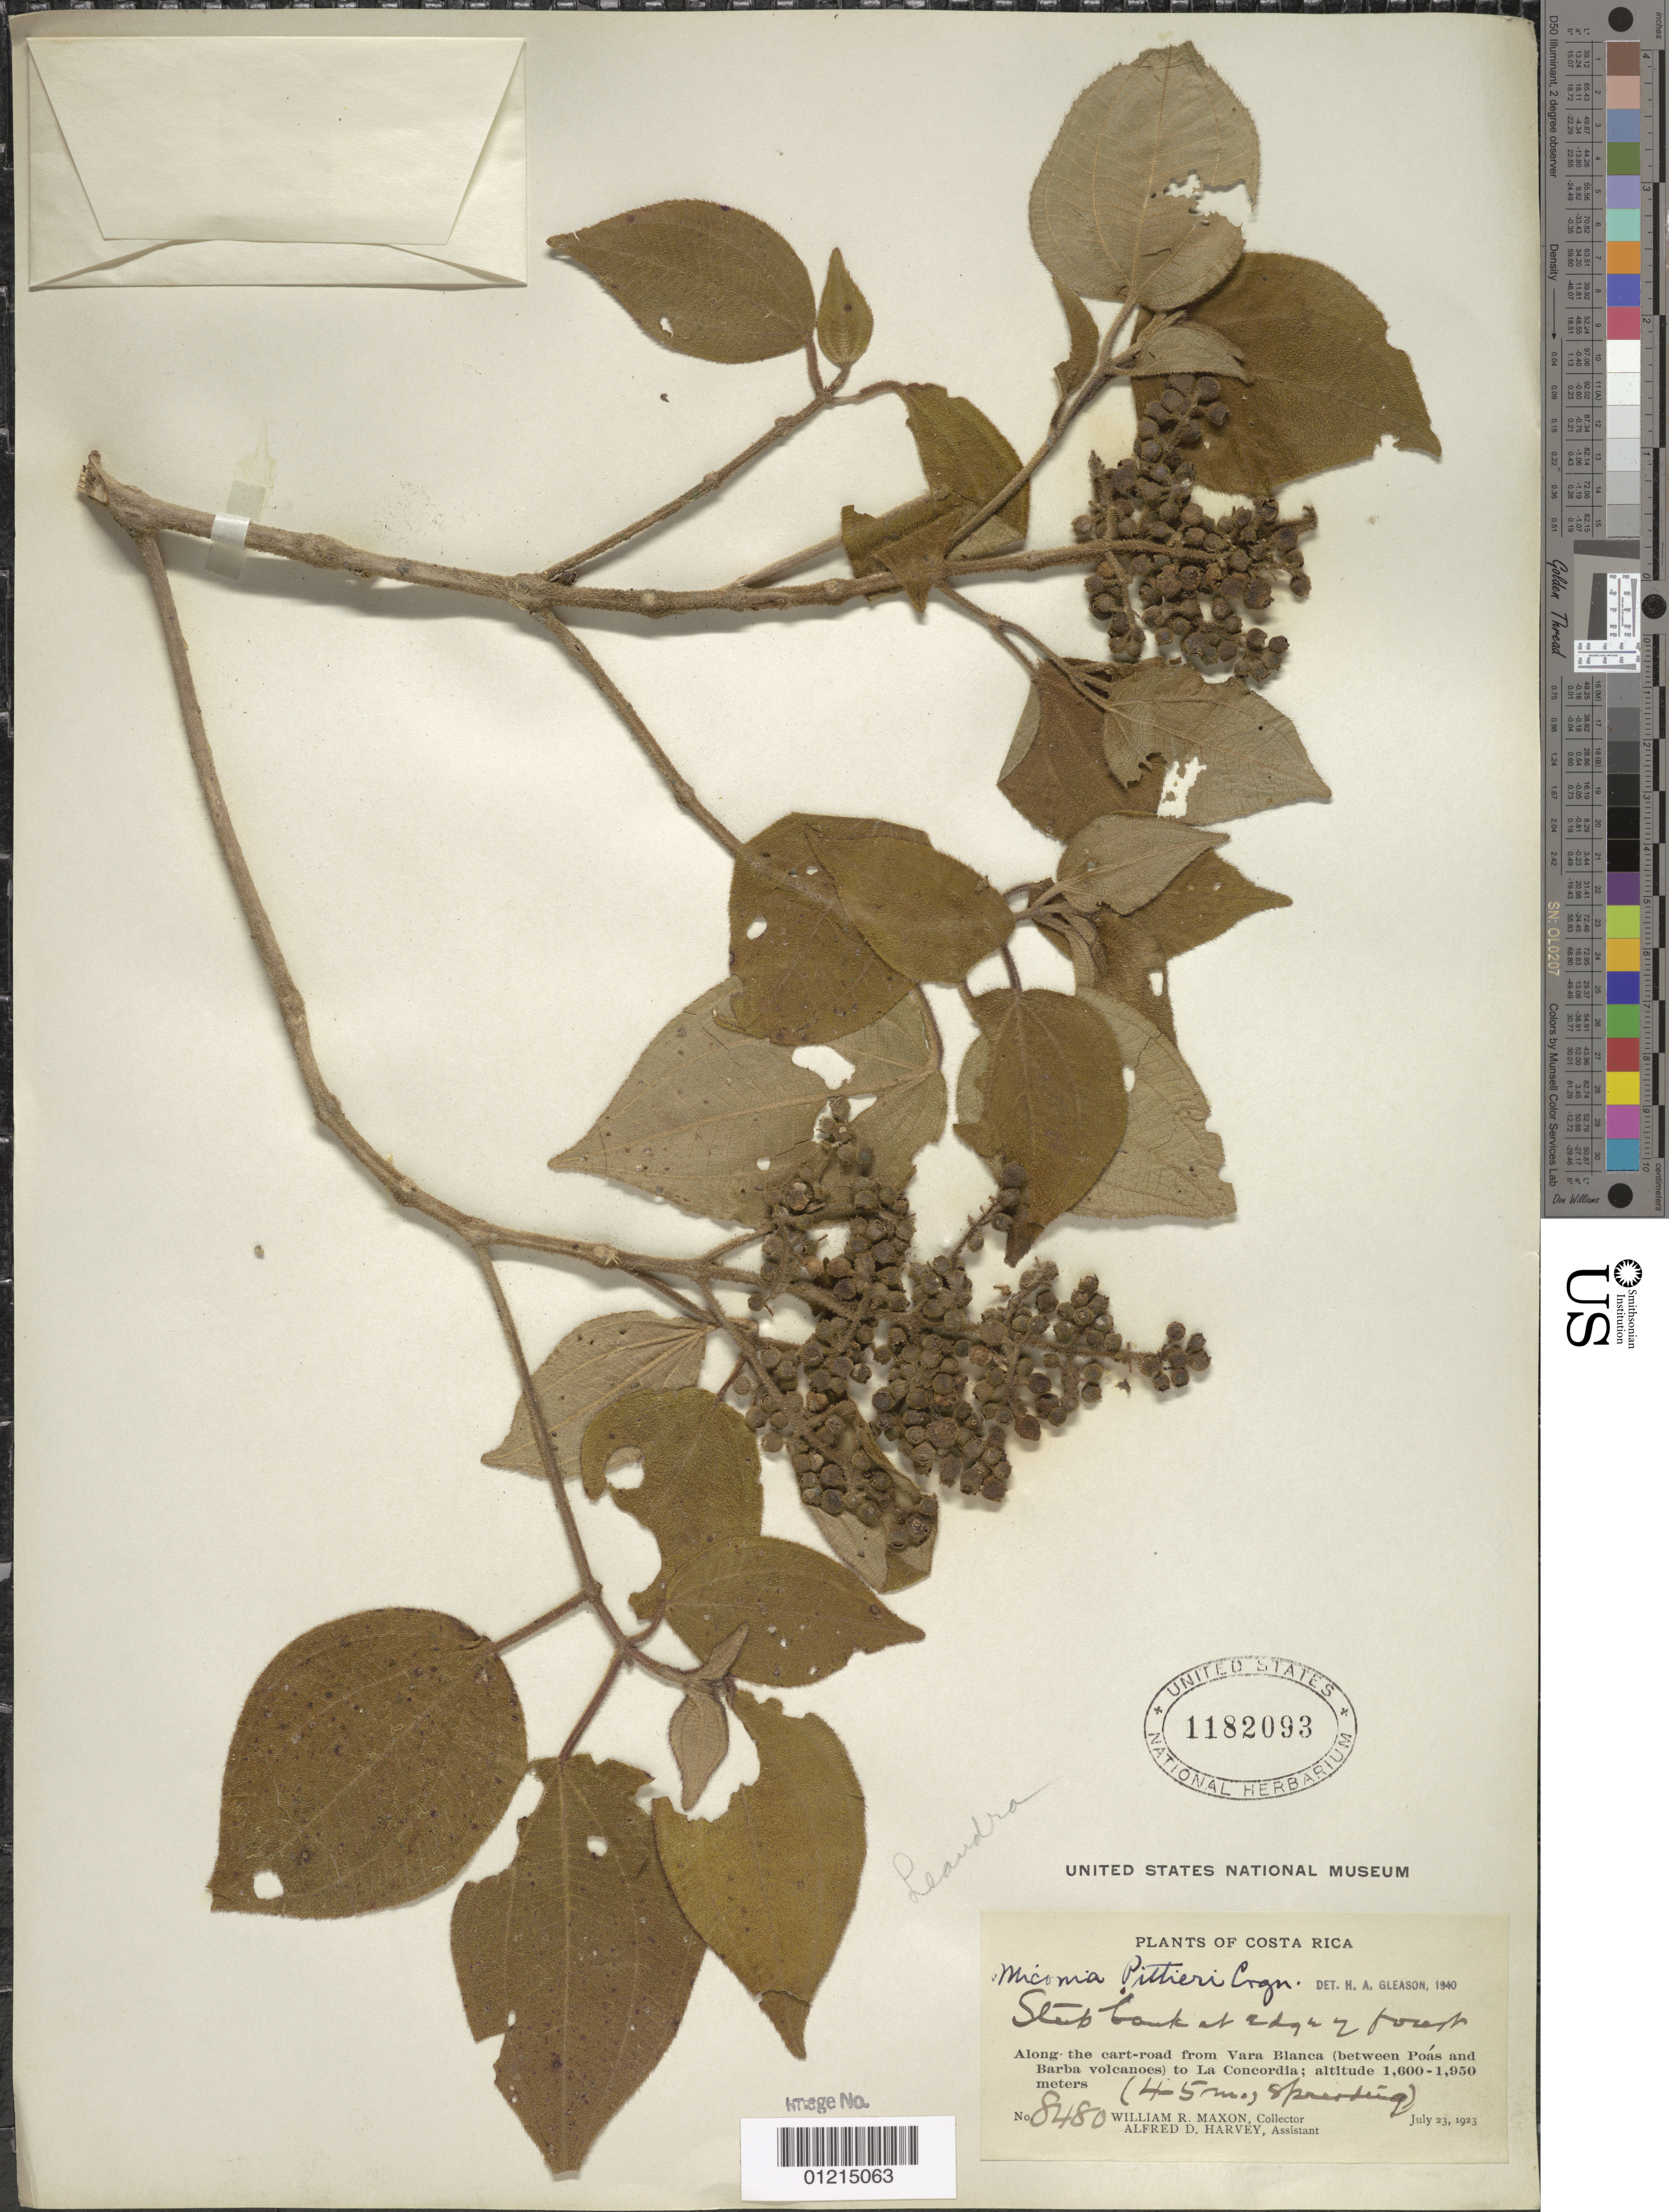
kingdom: Plantae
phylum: Tracheophyta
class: Magnoliopsida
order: Myrtales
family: Melastomataceae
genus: Miconia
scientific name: Miconia pittieri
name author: Cogn. in A. DC.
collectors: W. R. Maxon & A. D. Harvey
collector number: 8480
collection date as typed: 23 Jul 1923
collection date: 1923-07-23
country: Costa Rica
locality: Along the cart-road from Vara Blanca (between Poas and Barba Volcanoes) to La Concordia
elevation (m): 1600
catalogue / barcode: US 1182093